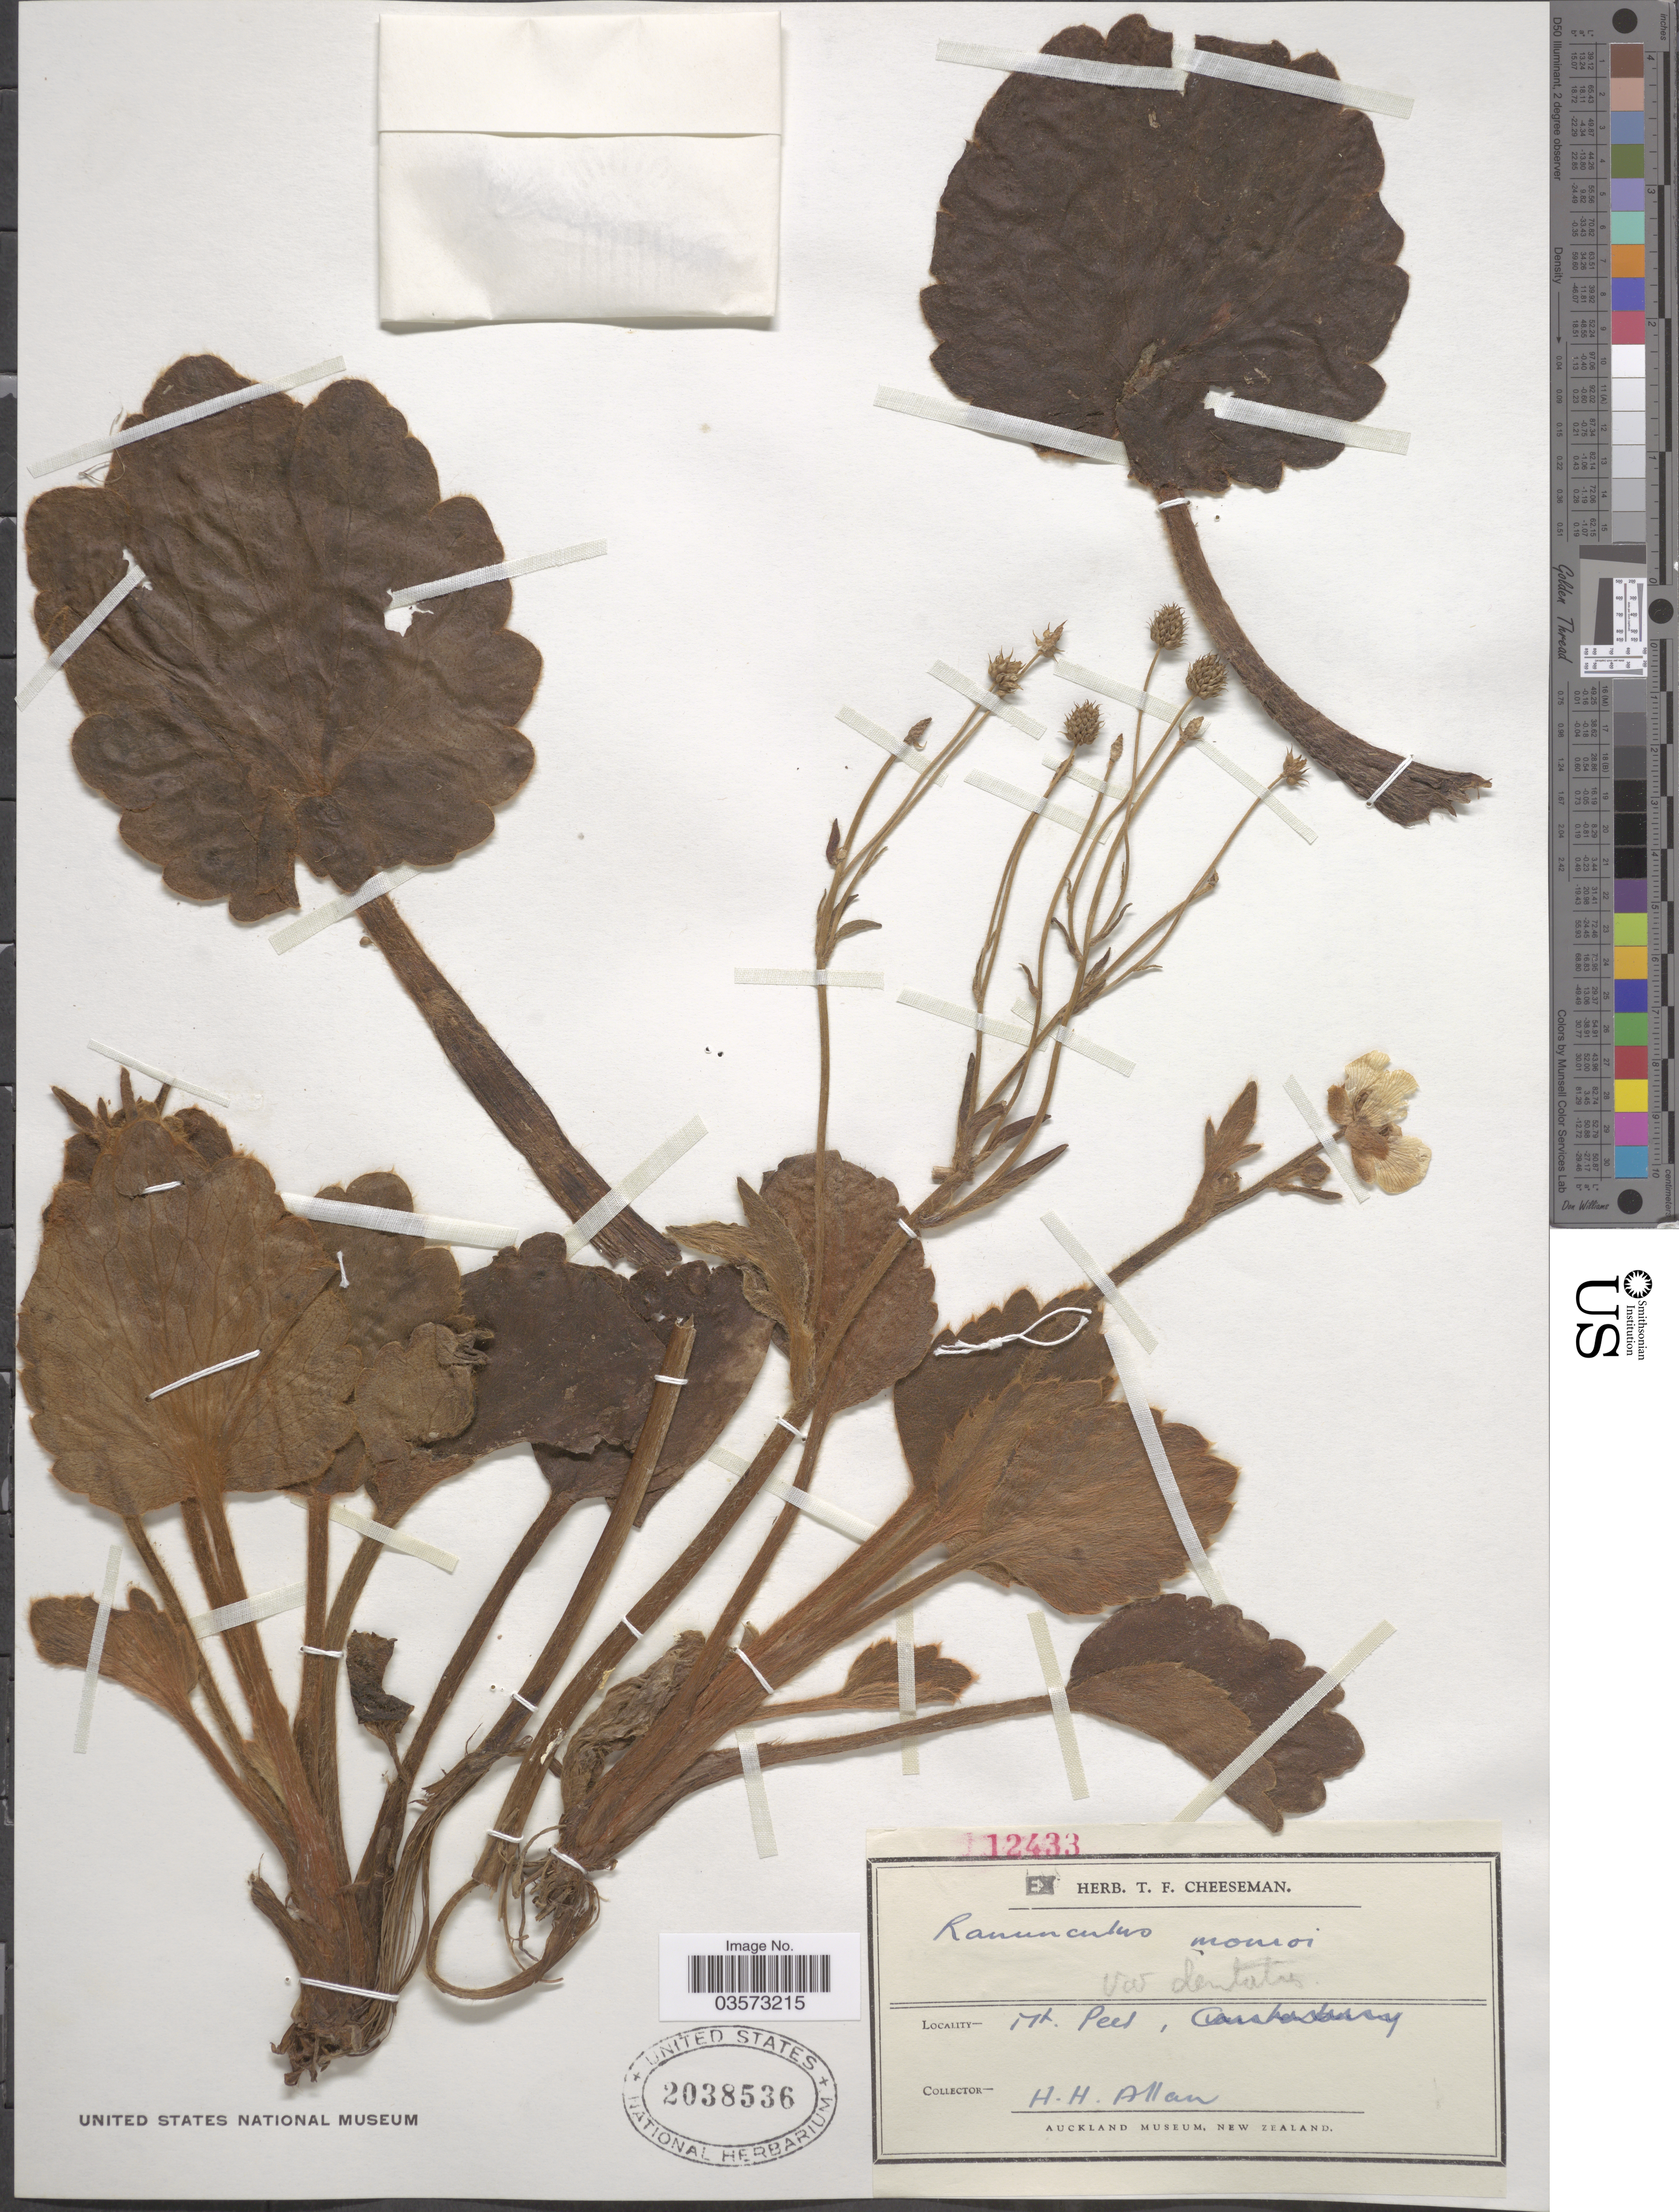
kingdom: Plantae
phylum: Tracheophyta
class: Magnoliopsida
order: Ranunculales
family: Ranunculaceae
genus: Ranunculus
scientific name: Ranunculus monroi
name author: Hook. f.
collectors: H. Allan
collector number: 12433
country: New Zealand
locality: Mt. Peel.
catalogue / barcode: US 2038536